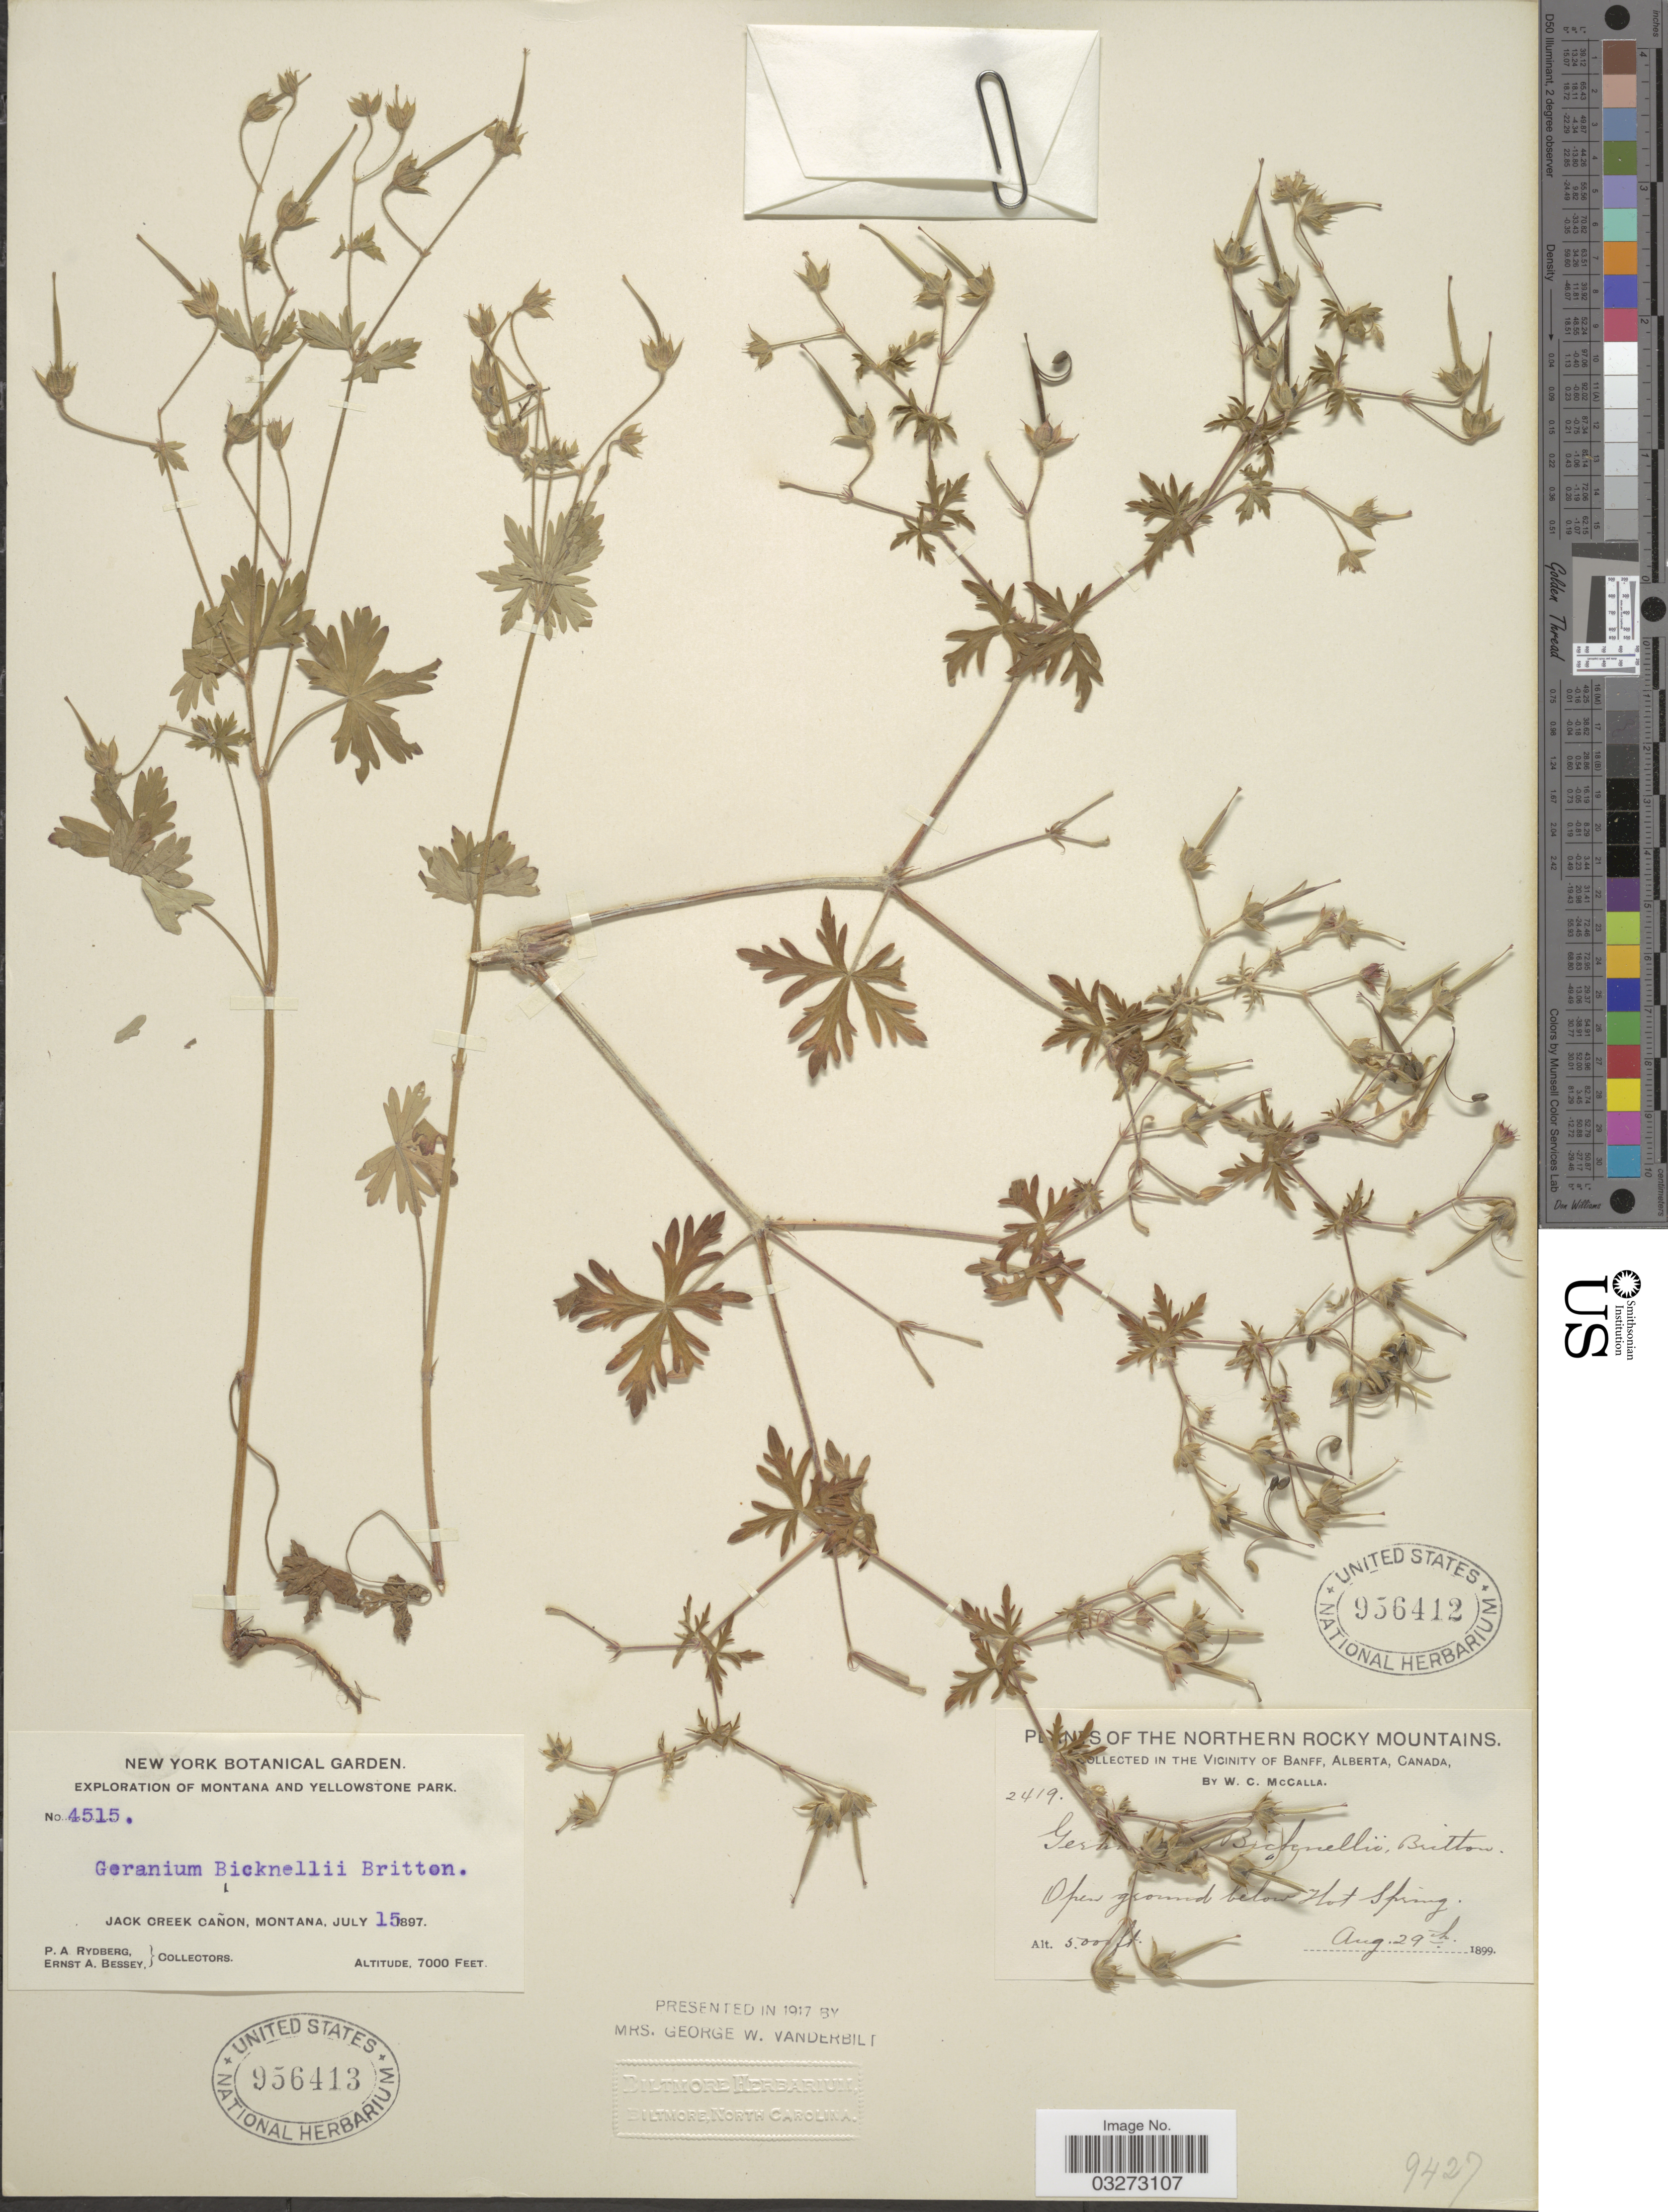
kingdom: Plantae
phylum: Tracheophyta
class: Magnoliopsida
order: Geraniales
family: Geraniaceae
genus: Geranium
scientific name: Geranium bicknellii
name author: Britton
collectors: P. A. Rydberg & E. A. Bessey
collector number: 4515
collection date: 1897-07-15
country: United States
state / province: Montana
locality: Montana and Yellowstone Park. Jack Creek Cañon.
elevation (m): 2134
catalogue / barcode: US 956413-2